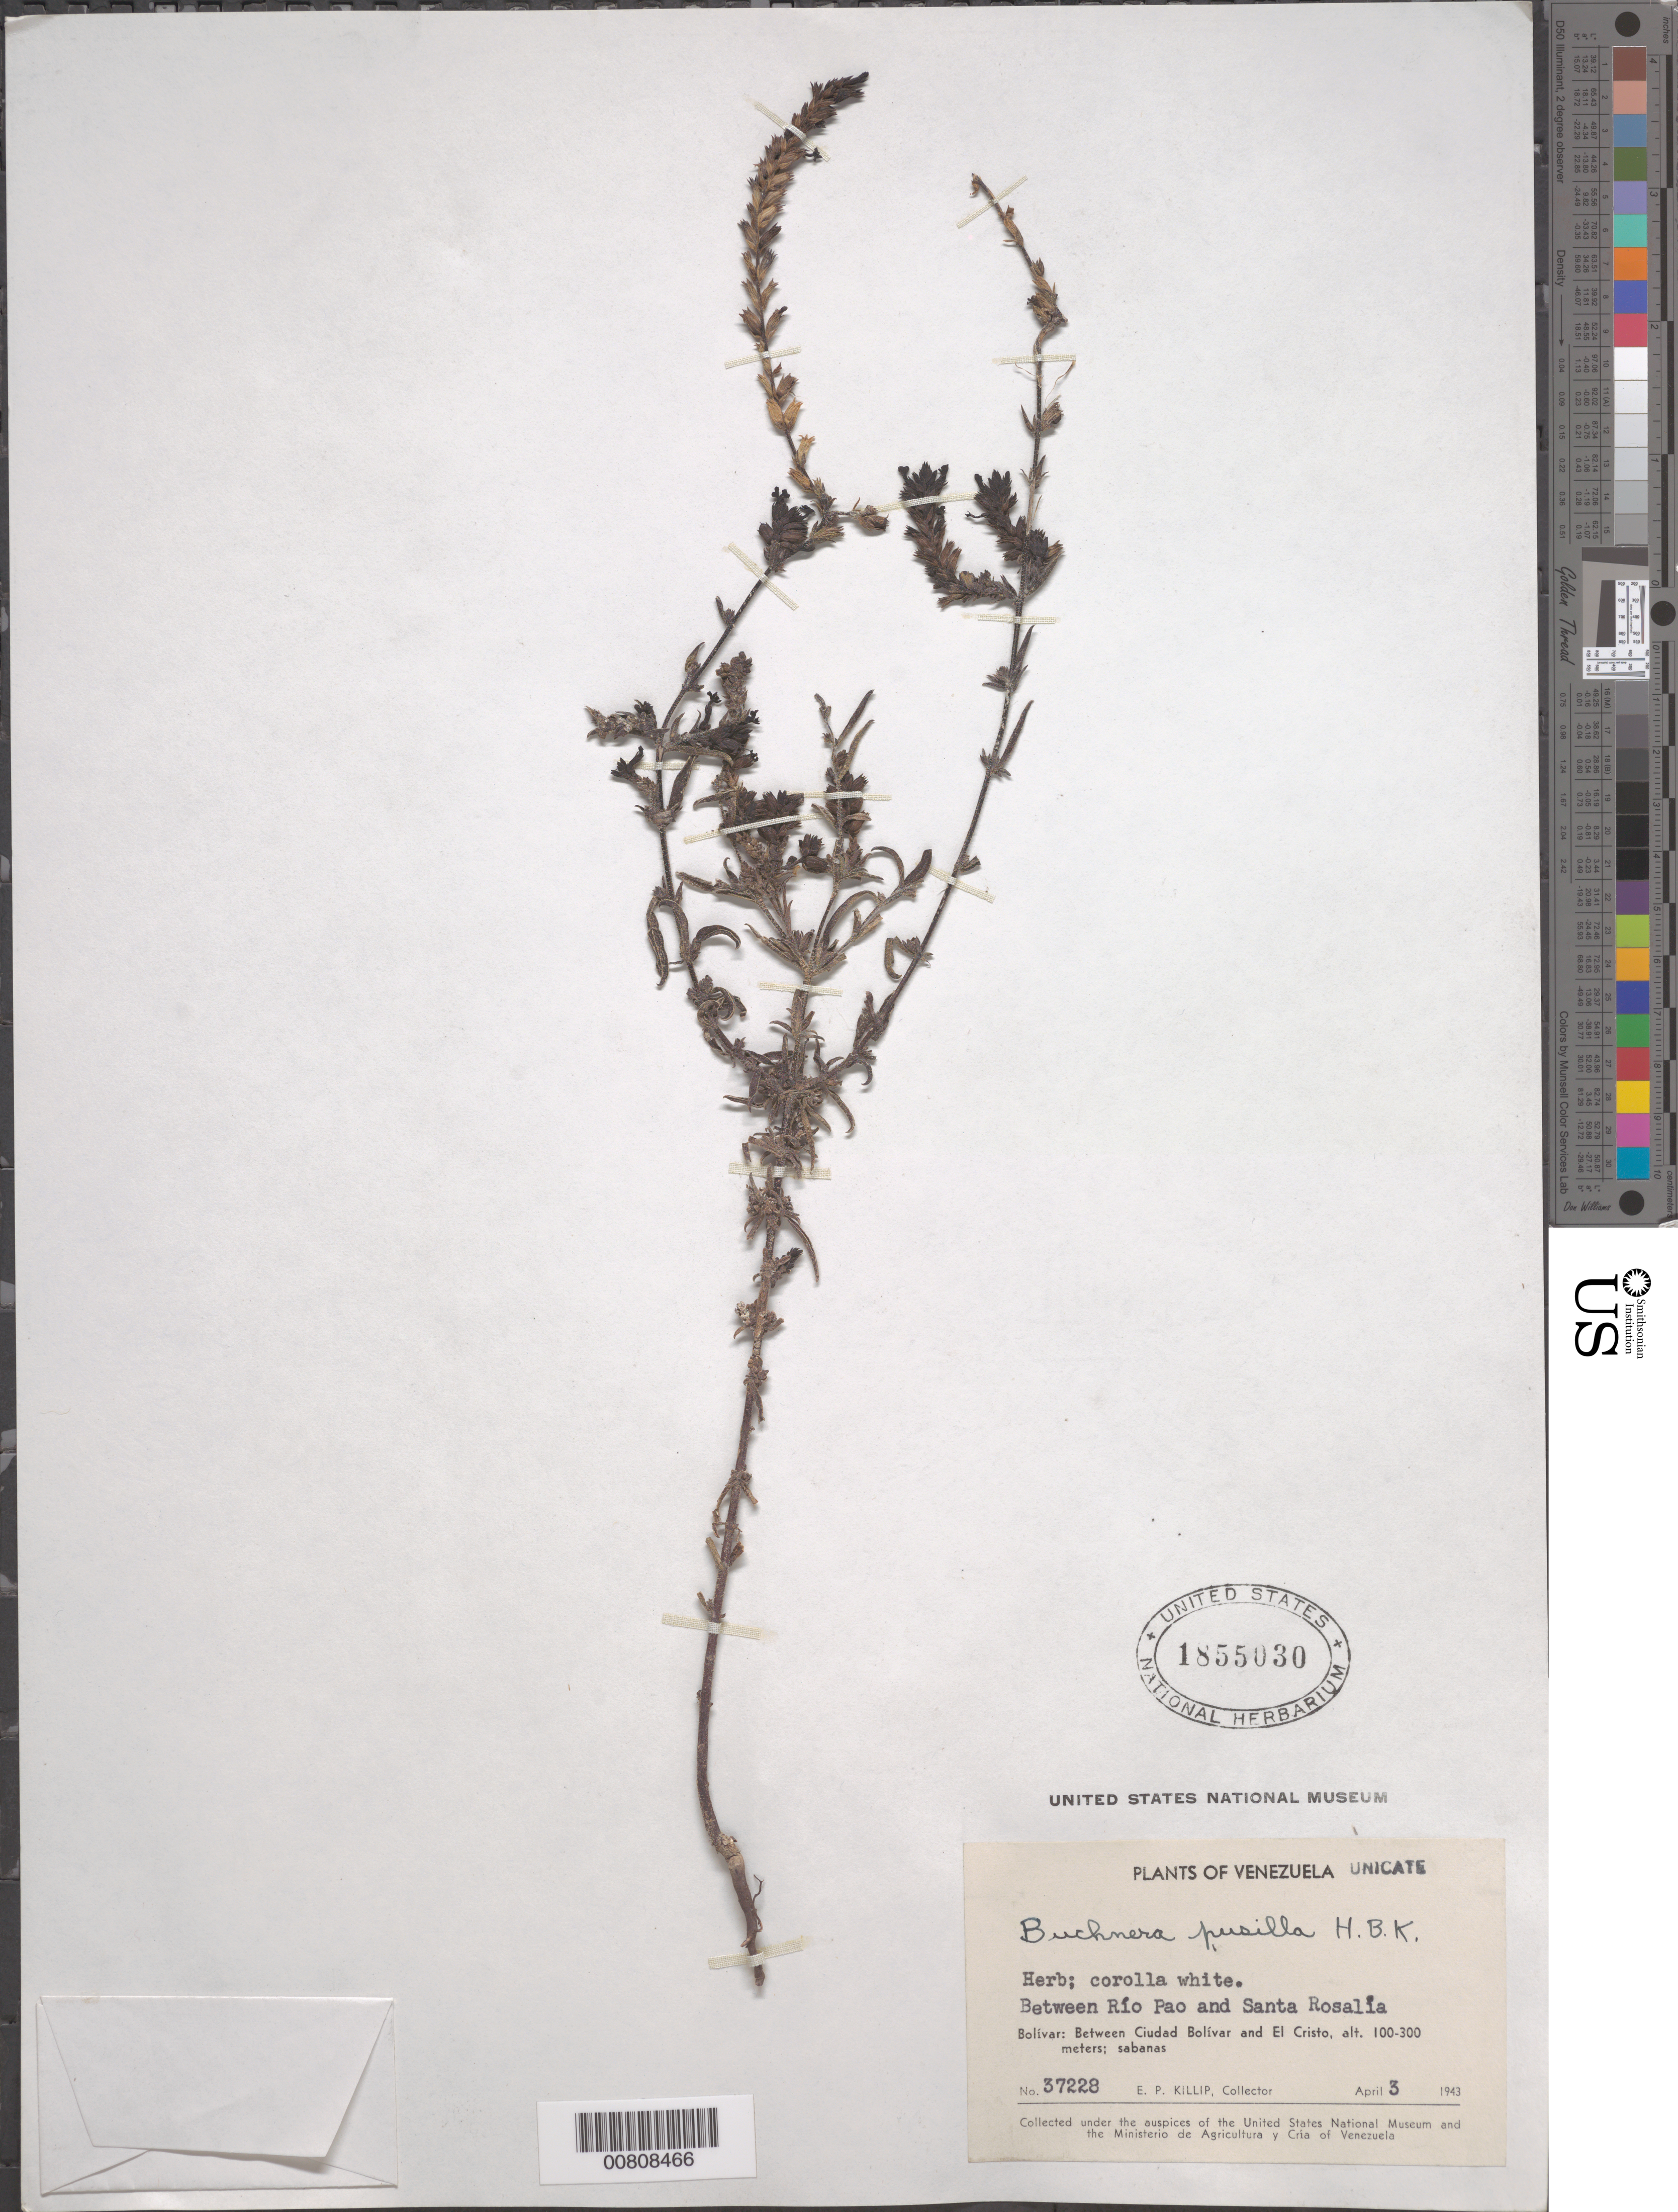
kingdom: Plantae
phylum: Tracheophyta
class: Magnoliopsida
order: Lamiales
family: Orobanchaceae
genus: Buchnera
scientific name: Buchnera pusilla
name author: Kunth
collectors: E. P. Killip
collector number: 37228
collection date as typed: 3-Apr-43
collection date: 1943-04-03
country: Venezuela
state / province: Bolívar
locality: Río Pao to Santa Rosalia, between Ciudad Bolívar & El Cristo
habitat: Sabanas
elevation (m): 100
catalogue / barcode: US 1855030